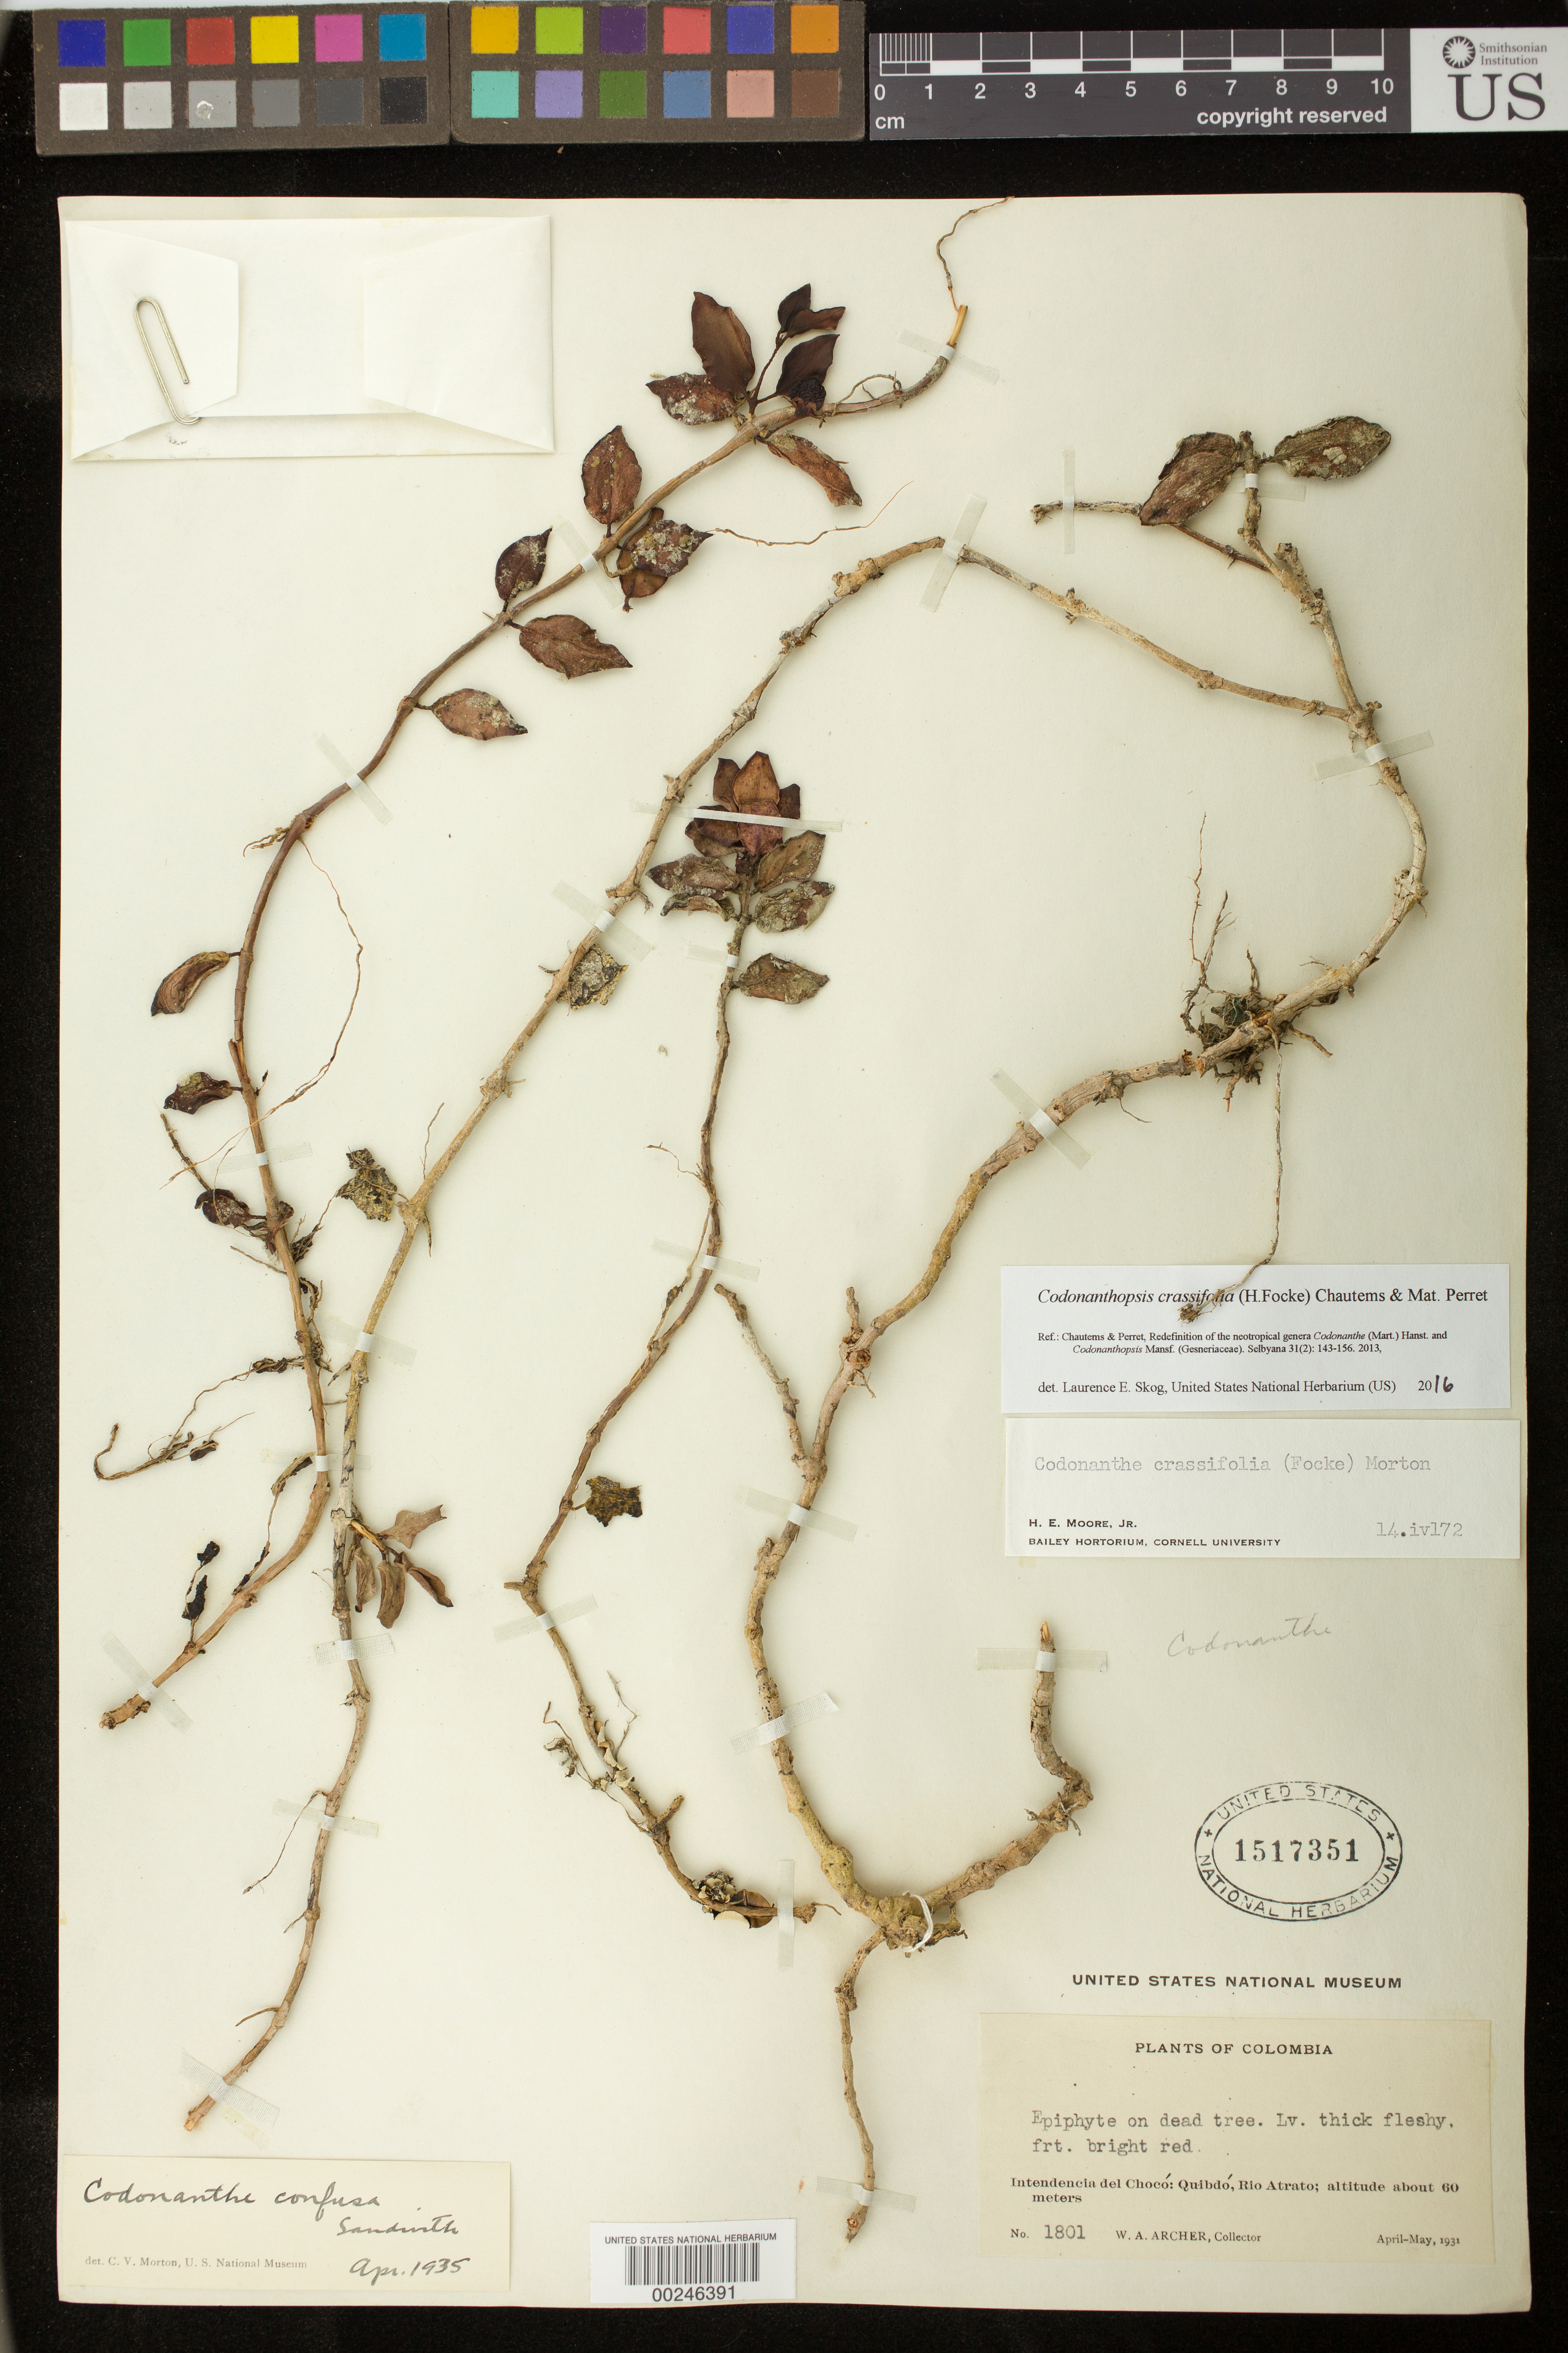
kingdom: Plantae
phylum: Tracheophyta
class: Magnoliopsida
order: Lamiales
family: Gesneriaceae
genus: Codonanthopsis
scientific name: Codonanthopsis crassifolia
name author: (H. Focke) Chautems & Mat.Perret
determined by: Skog, Laurence E.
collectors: A. W. Archer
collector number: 1801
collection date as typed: Apr-May 1931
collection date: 1931-04/1931-05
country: Colombia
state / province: Chocó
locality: Quibdo, Rio Atrato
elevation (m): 60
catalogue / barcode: US 1517351